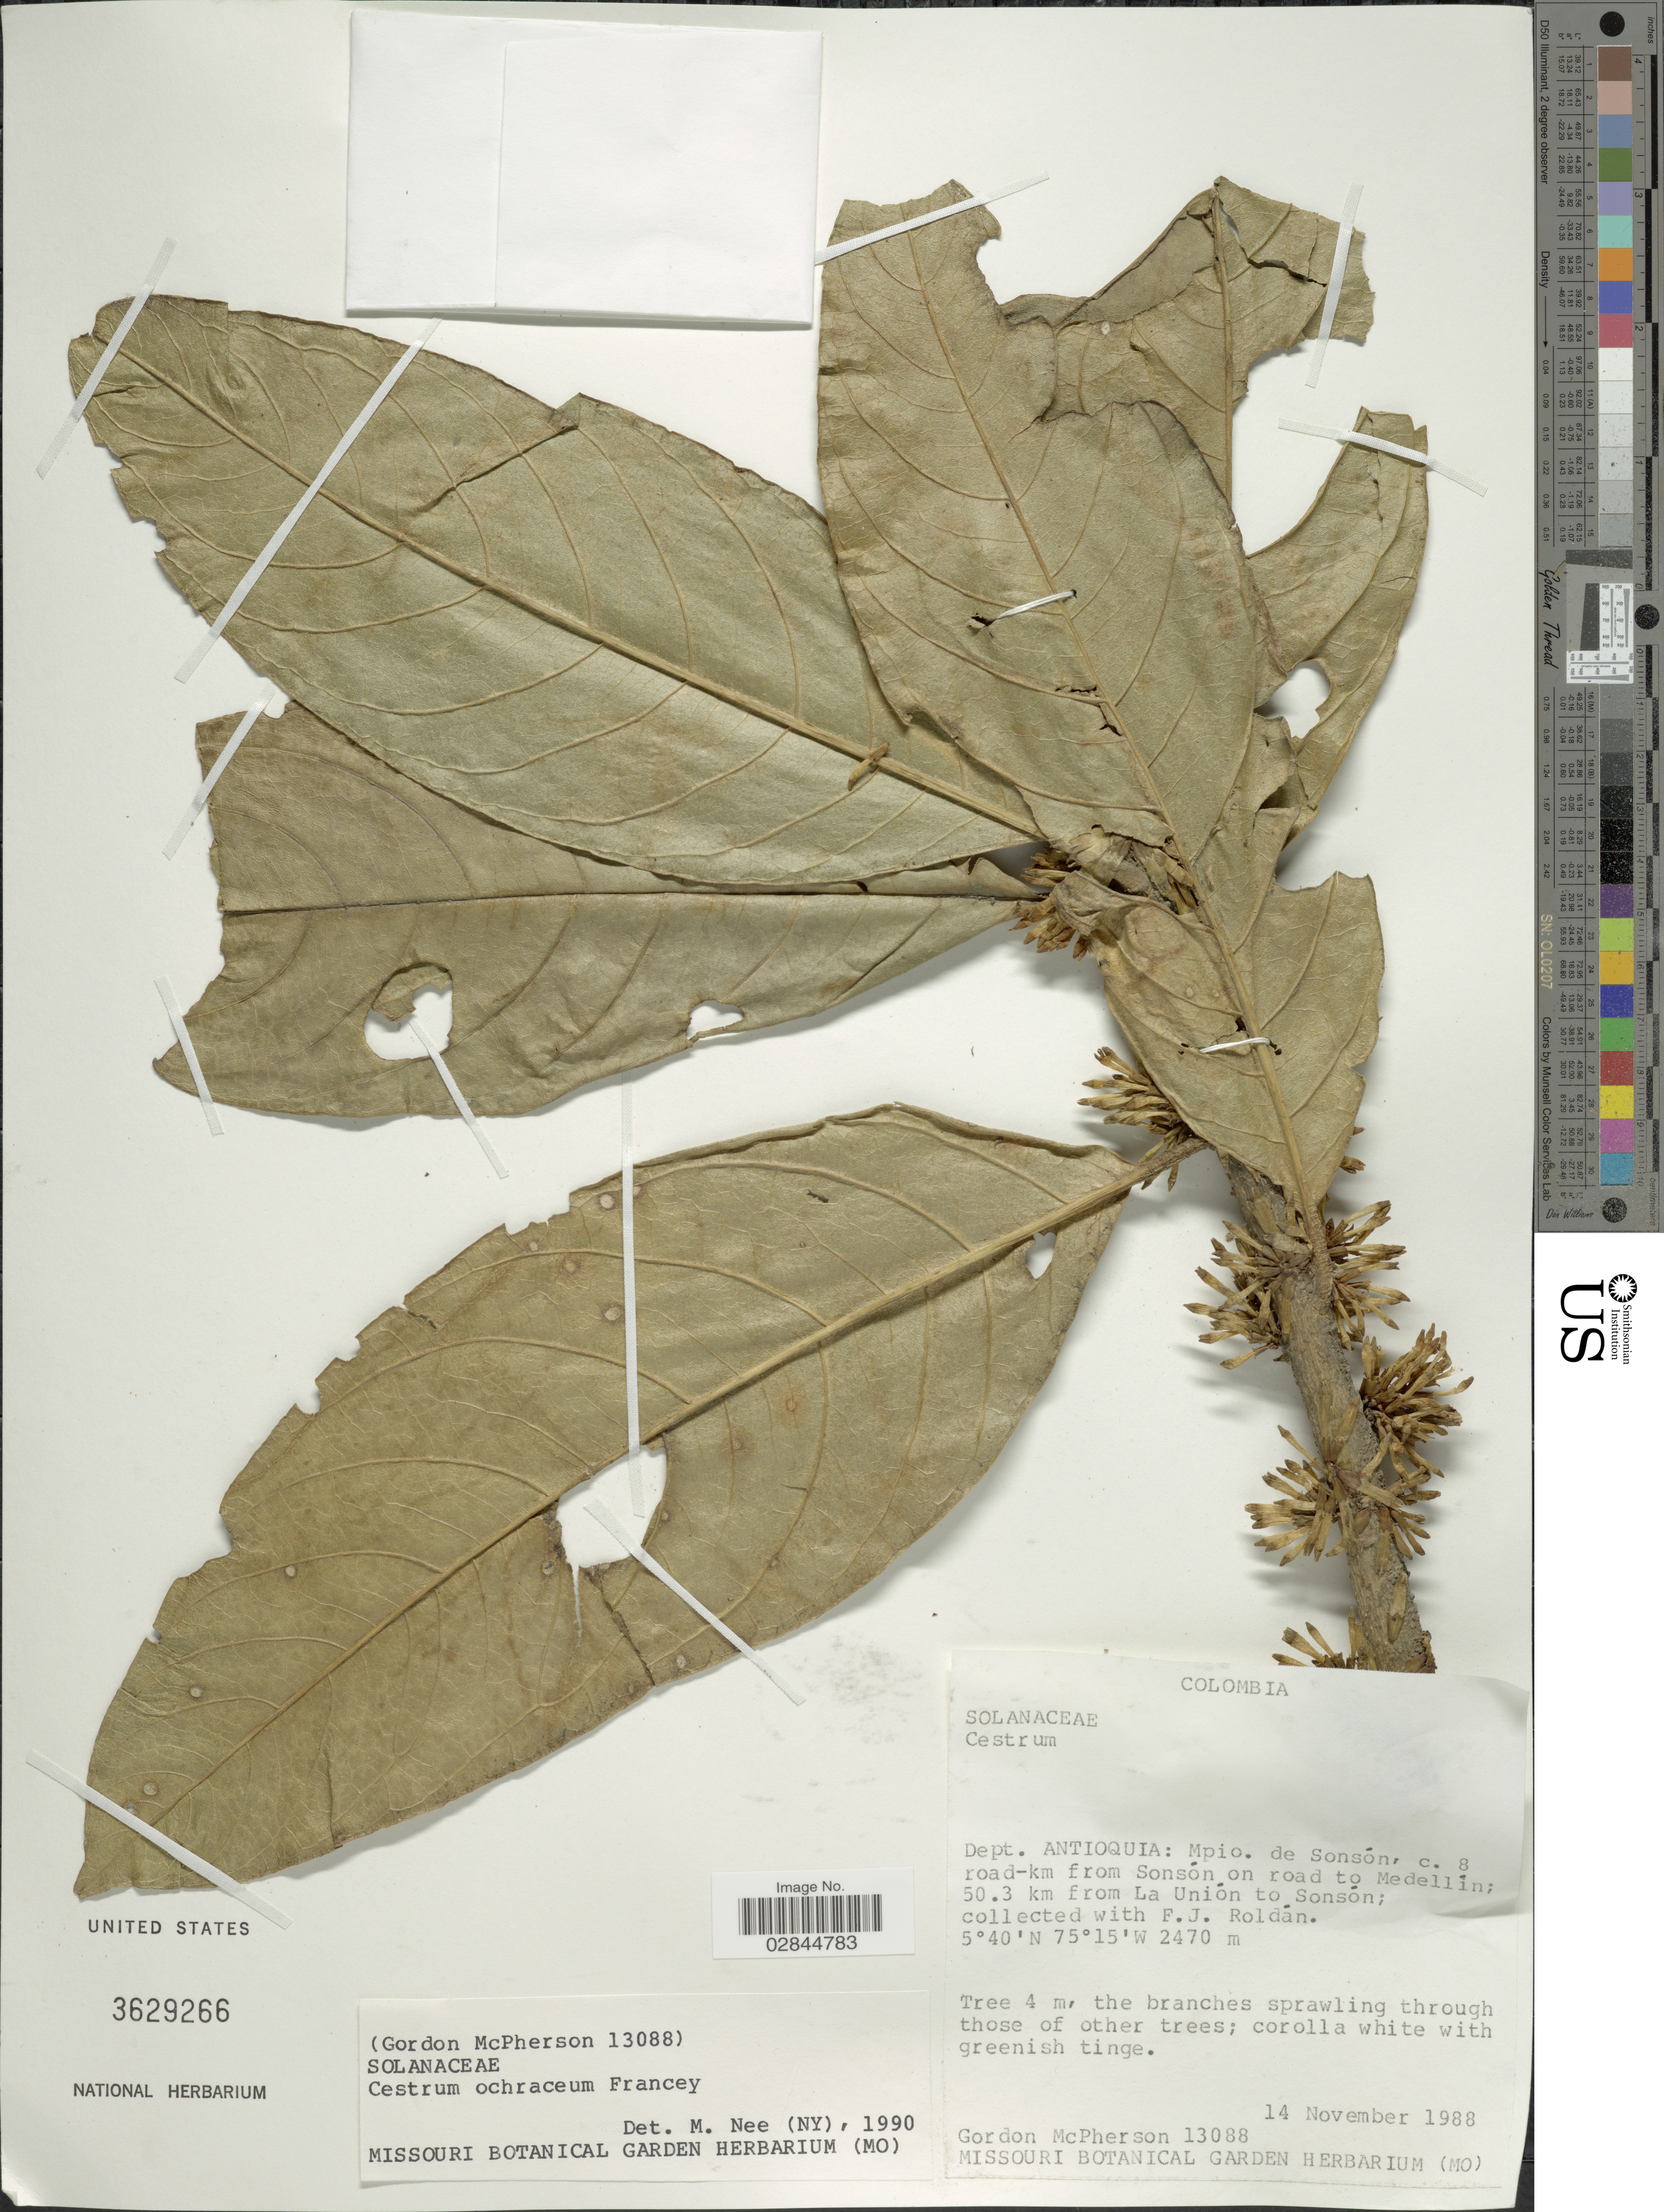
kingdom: Plantae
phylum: Tracheophyta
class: Magnoliopsida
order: Solanales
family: Solanaceae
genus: Cestrum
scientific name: Cestrum ochraceum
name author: Francey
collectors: G. D. McPherson & F. J. Roldán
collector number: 13088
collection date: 1988-11-14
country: Colombia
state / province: Antioquia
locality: Dept. Antioquia: Mpio. de Sonsón, c. 8 road-km from Sonsón on road to Medellin; 50.3 km from La Unión to Sonsón.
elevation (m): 2470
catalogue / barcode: US 3629266